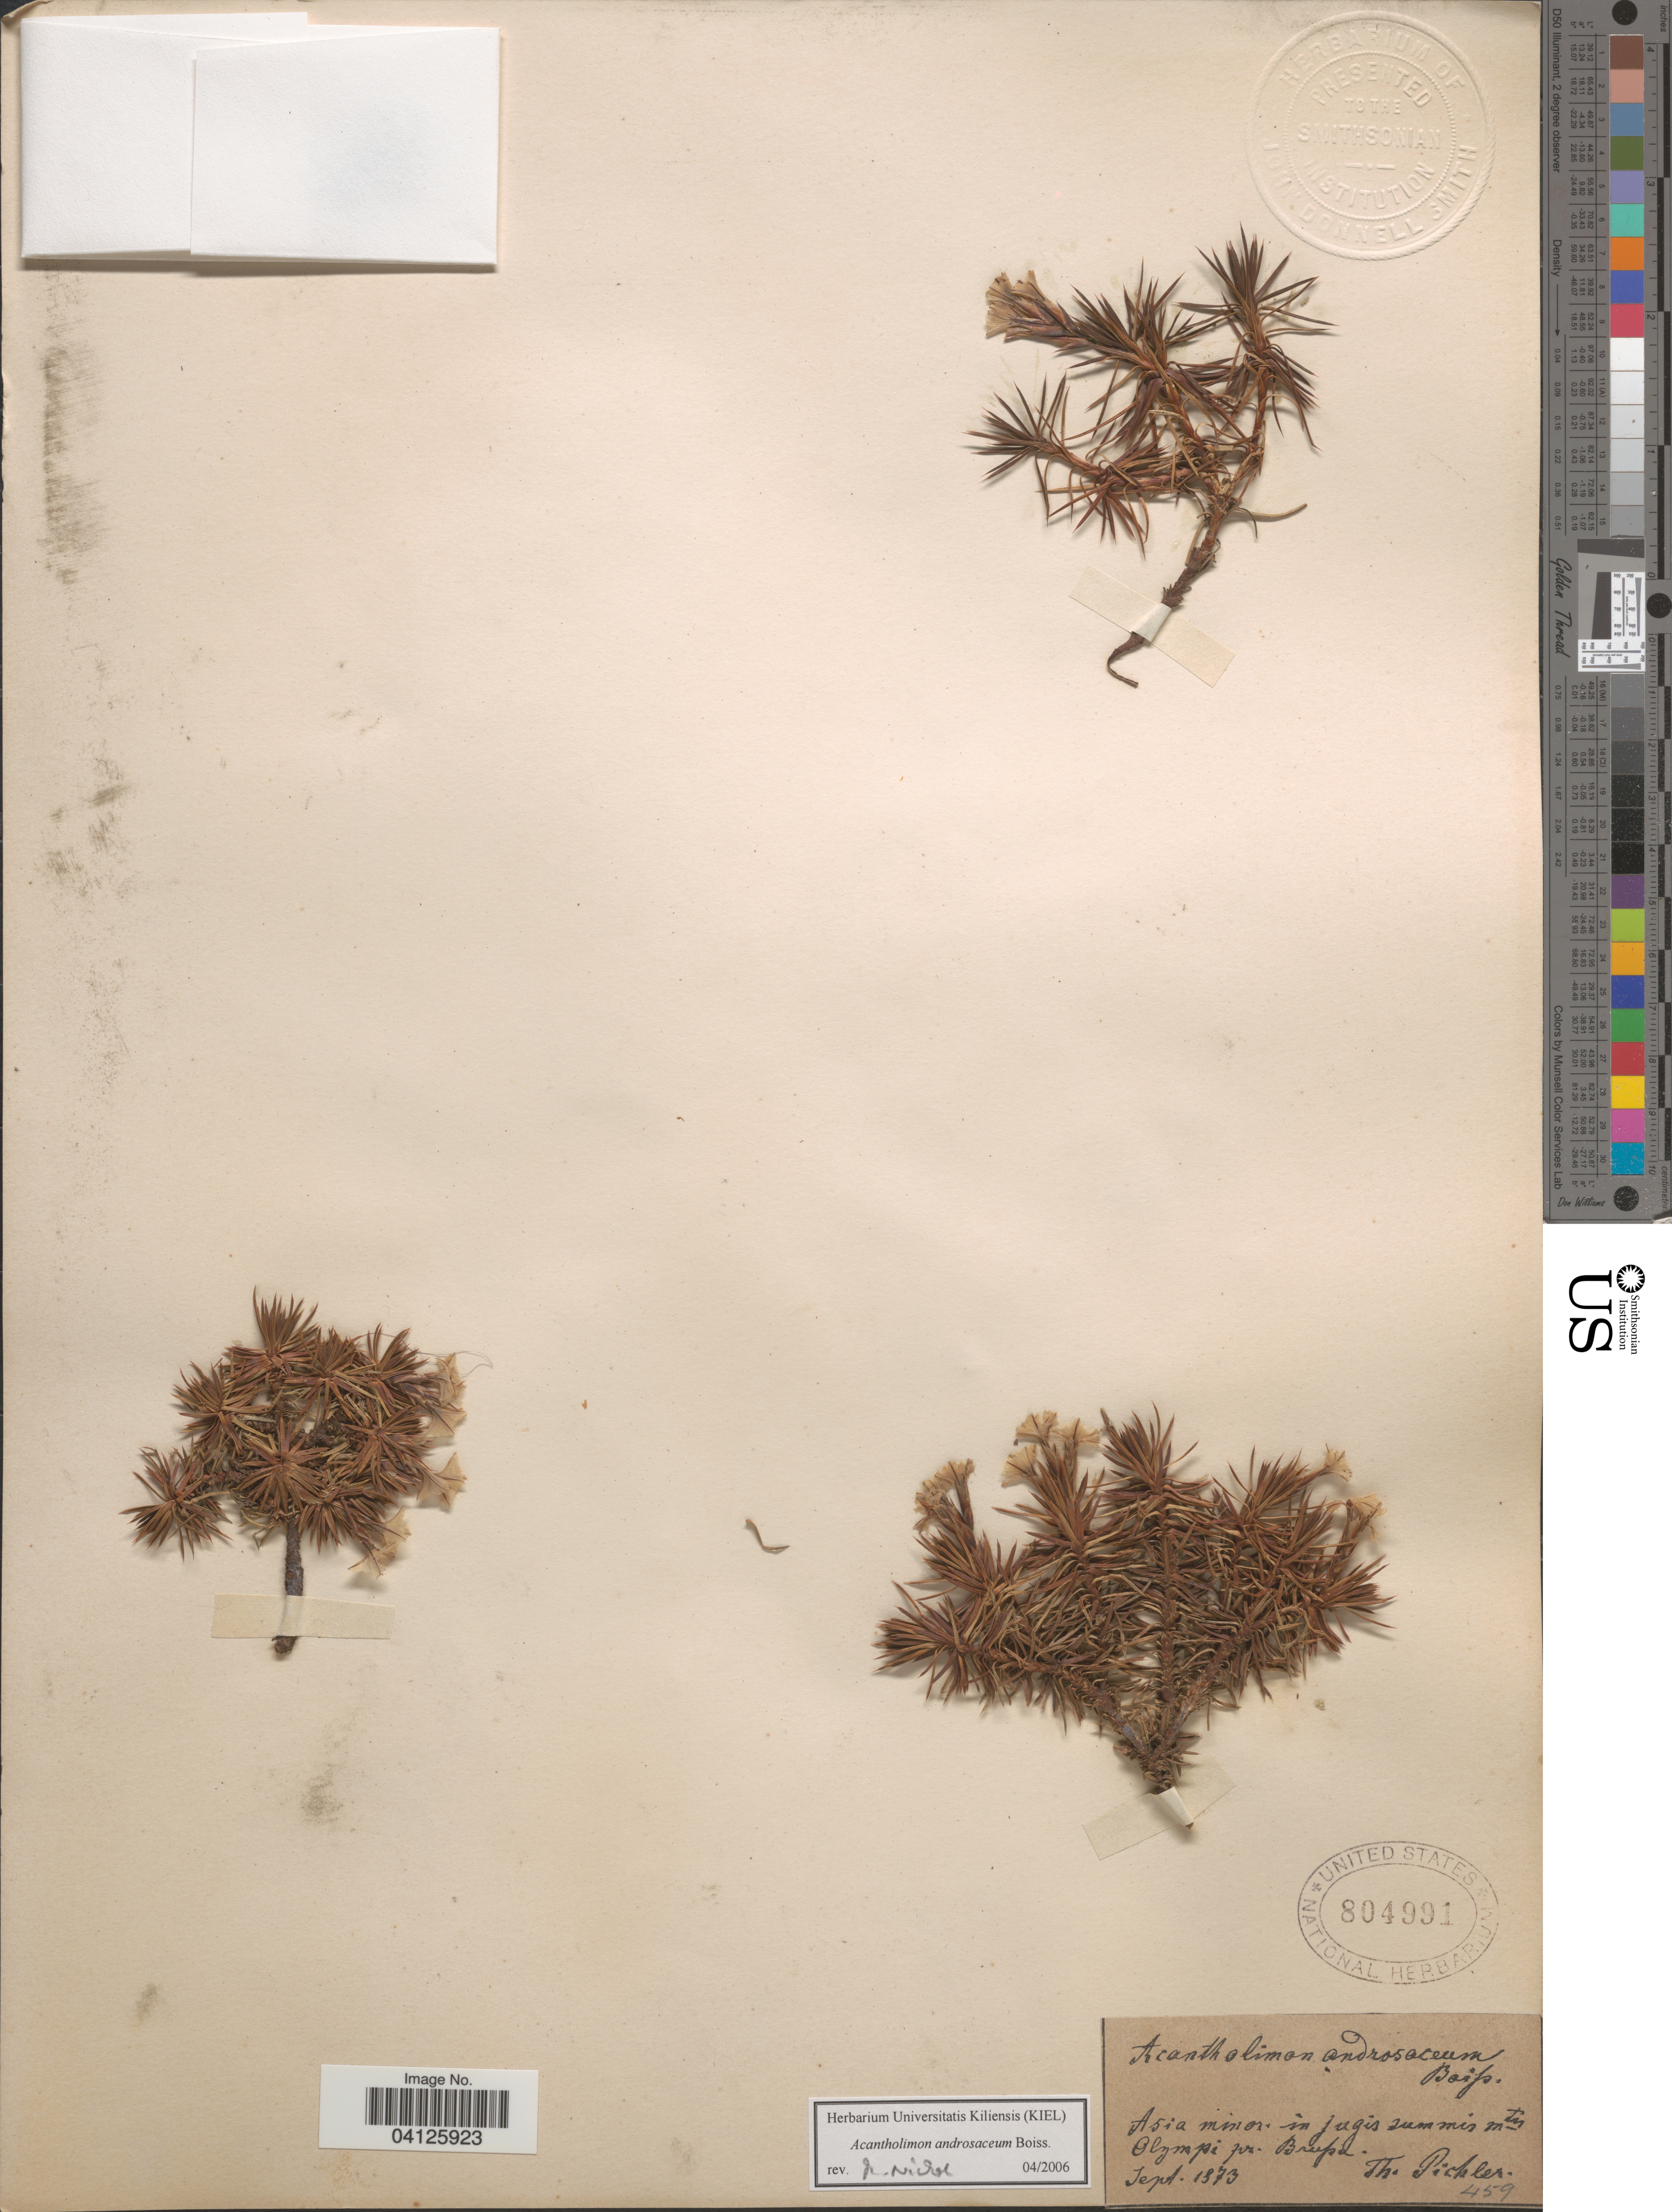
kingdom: Plantae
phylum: Tracheophyta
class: Magnoliopsida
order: Caryophyllales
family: Plumbaginaceae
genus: Acantholimon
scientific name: Acantholimon androsaceum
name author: Boiss.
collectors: T. Pichler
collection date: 1873-09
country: Turkey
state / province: Bursa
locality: Asia minor. in jugis summis mtn Olympia pr. Brussa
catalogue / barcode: US 804991